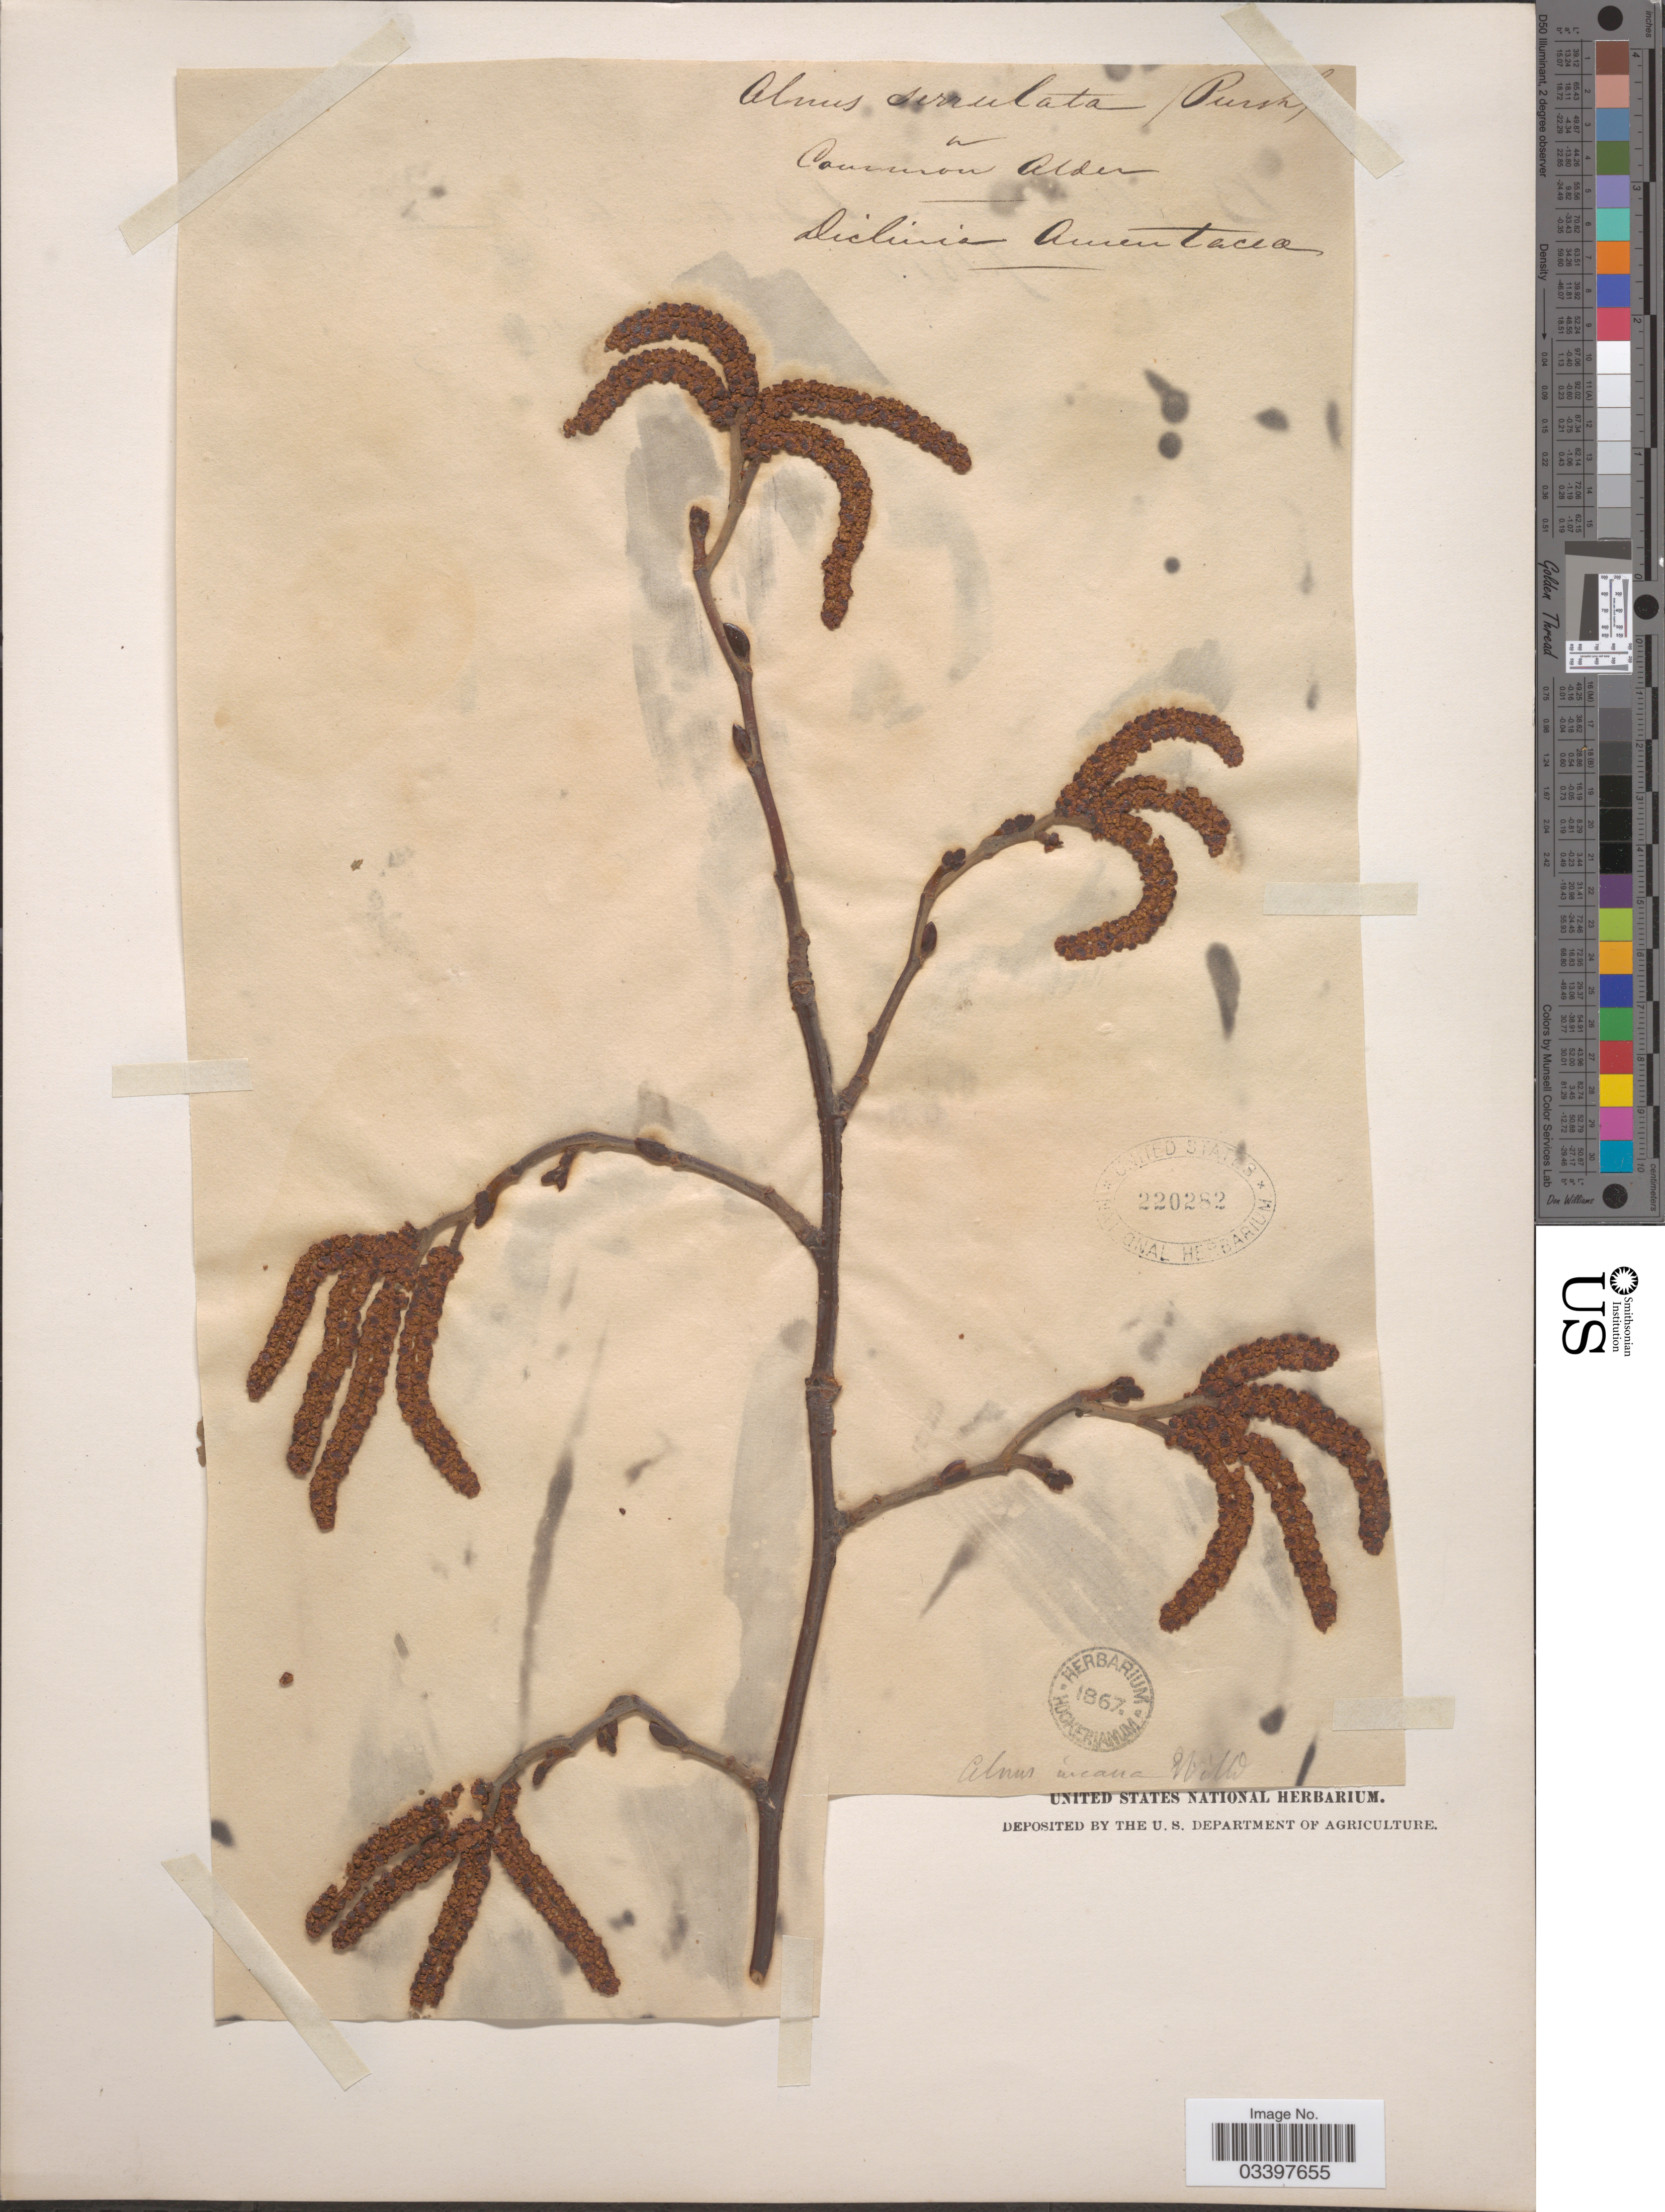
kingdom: Plantae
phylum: Tracheophyta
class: Magnoliopsida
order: Fagales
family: Betulaceae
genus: Alnus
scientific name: Alnus incana subsp. rugosa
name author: (Du Roi) R.T. Clausen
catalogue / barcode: US 220282